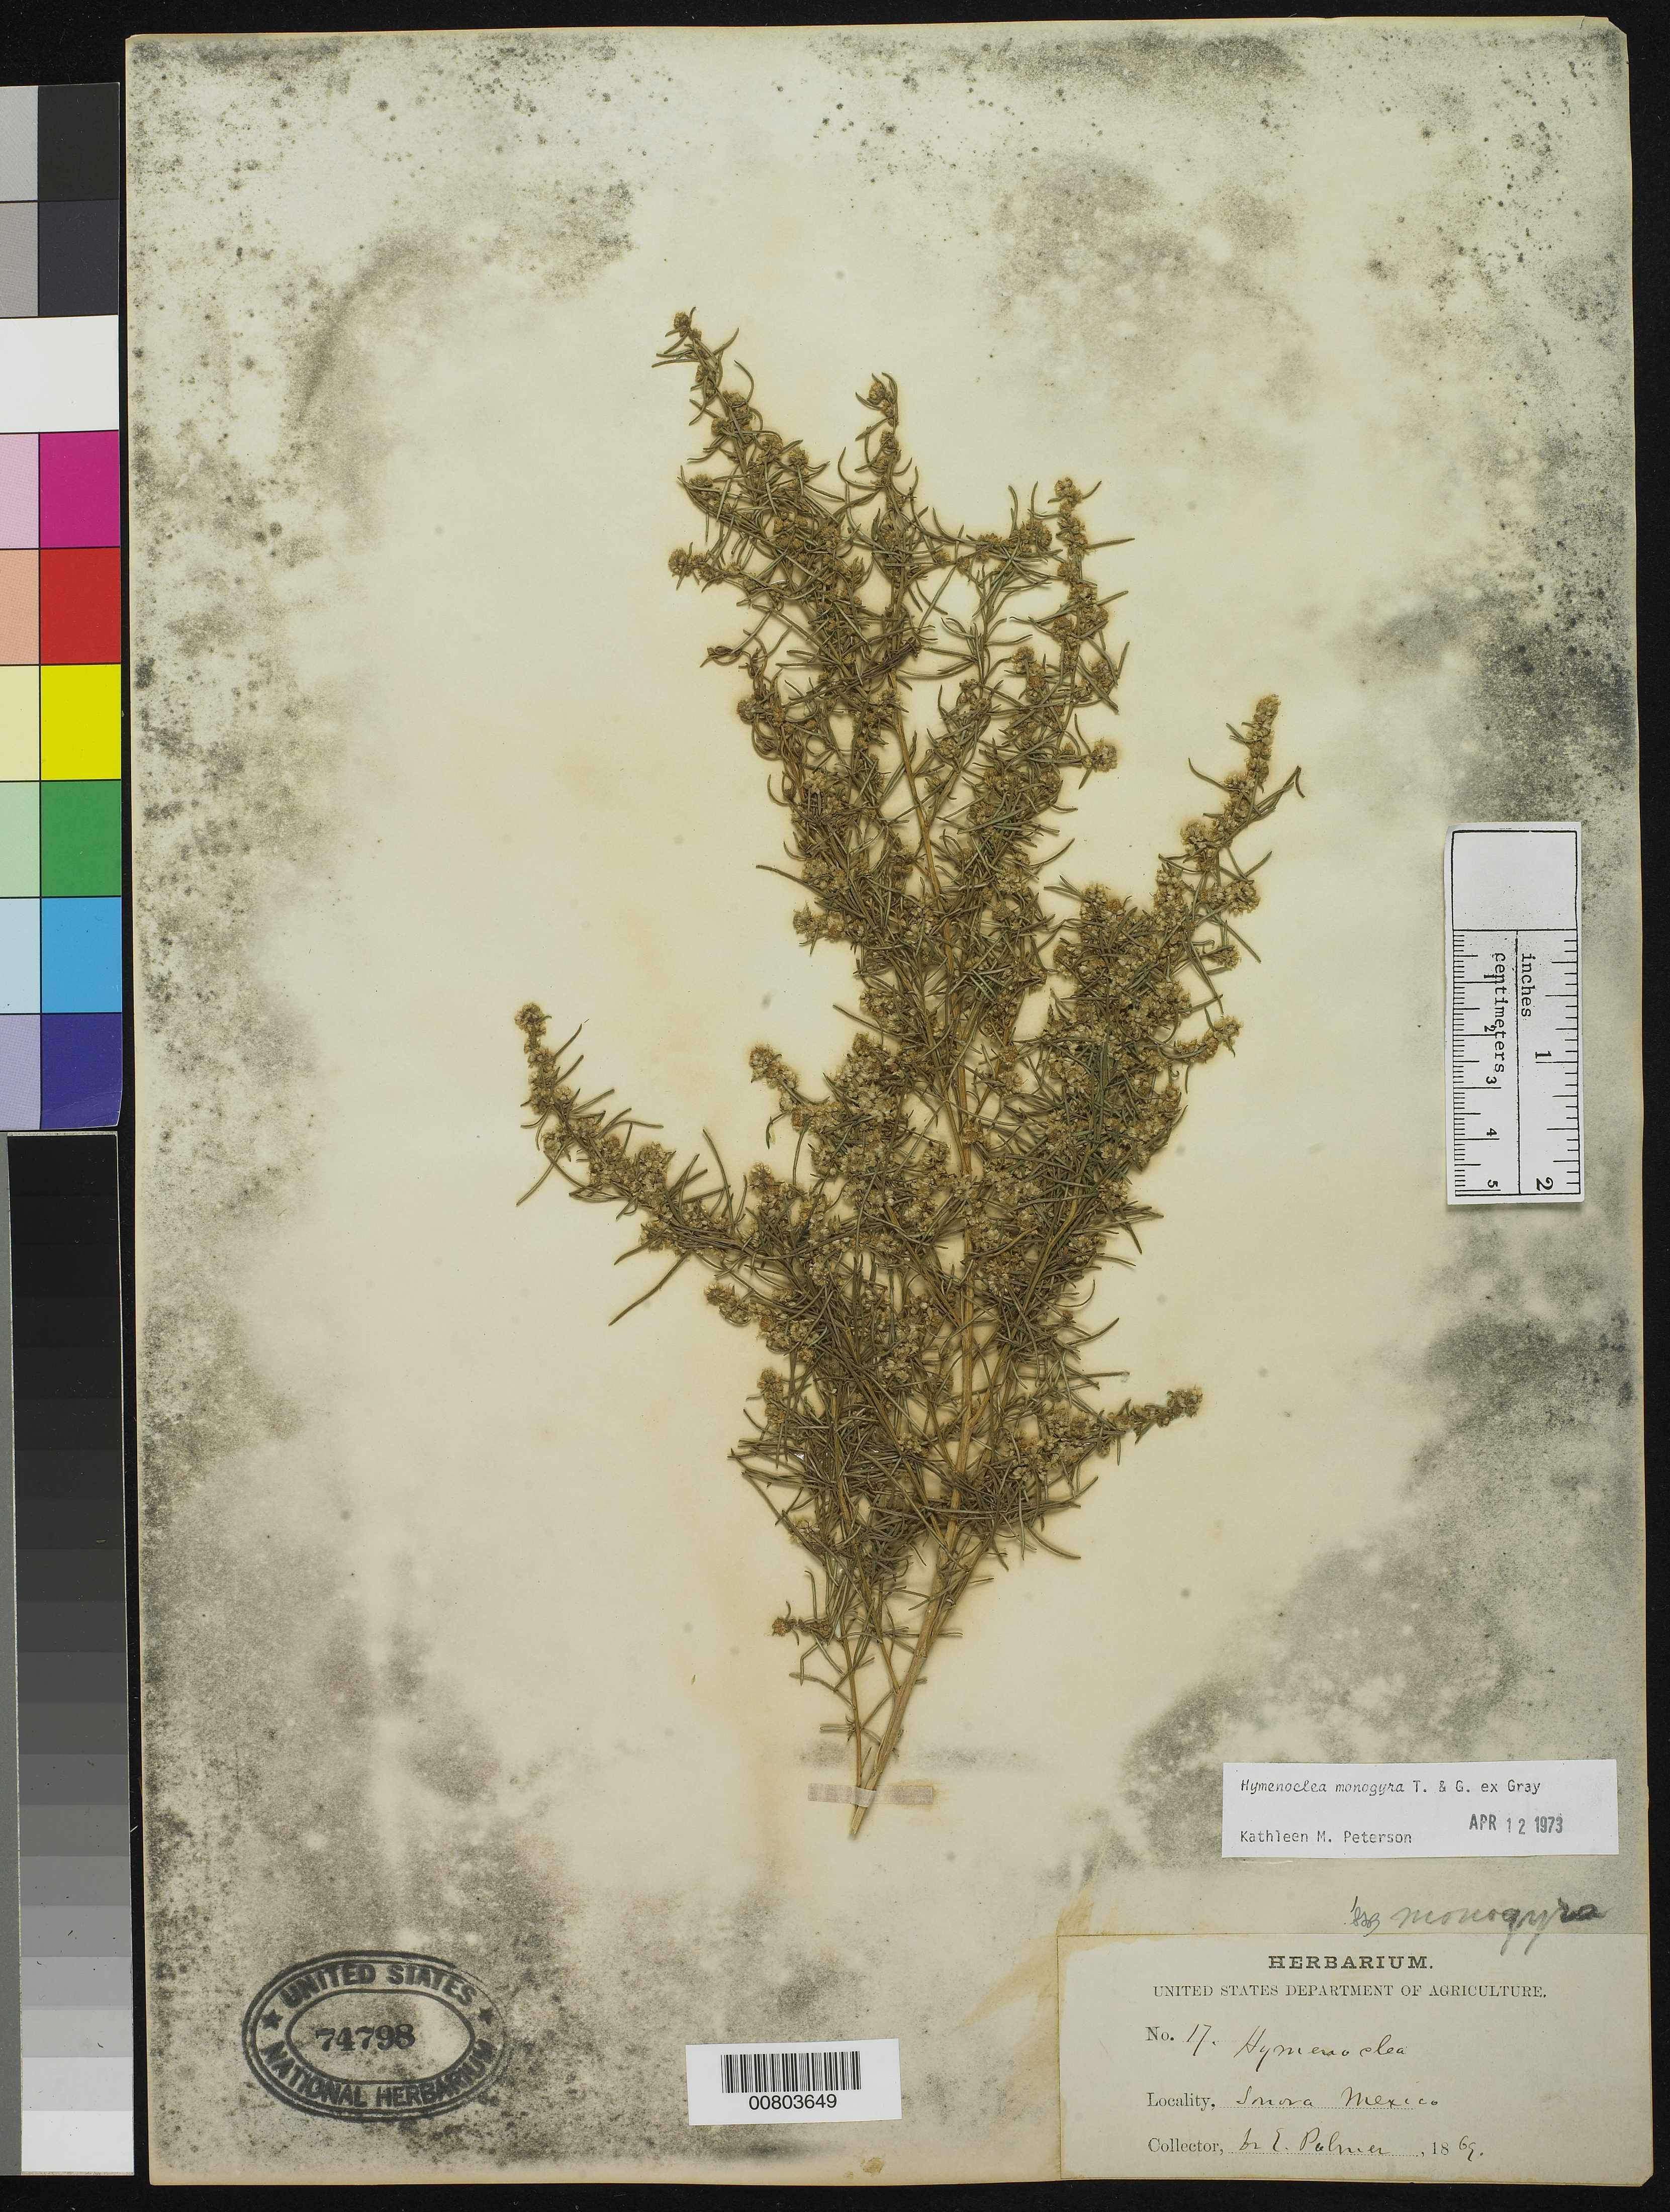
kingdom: Plantae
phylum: Tracheophyta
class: Magnoliopsida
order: Asterales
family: Asteraceae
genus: Hymenoclea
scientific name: Hymenoclea monogyra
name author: Torr. & A. Gray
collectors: E. Palmer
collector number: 17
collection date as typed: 1869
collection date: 1869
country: Mexico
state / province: Sonora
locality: Sonora, Mexico.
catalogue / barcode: US 74798